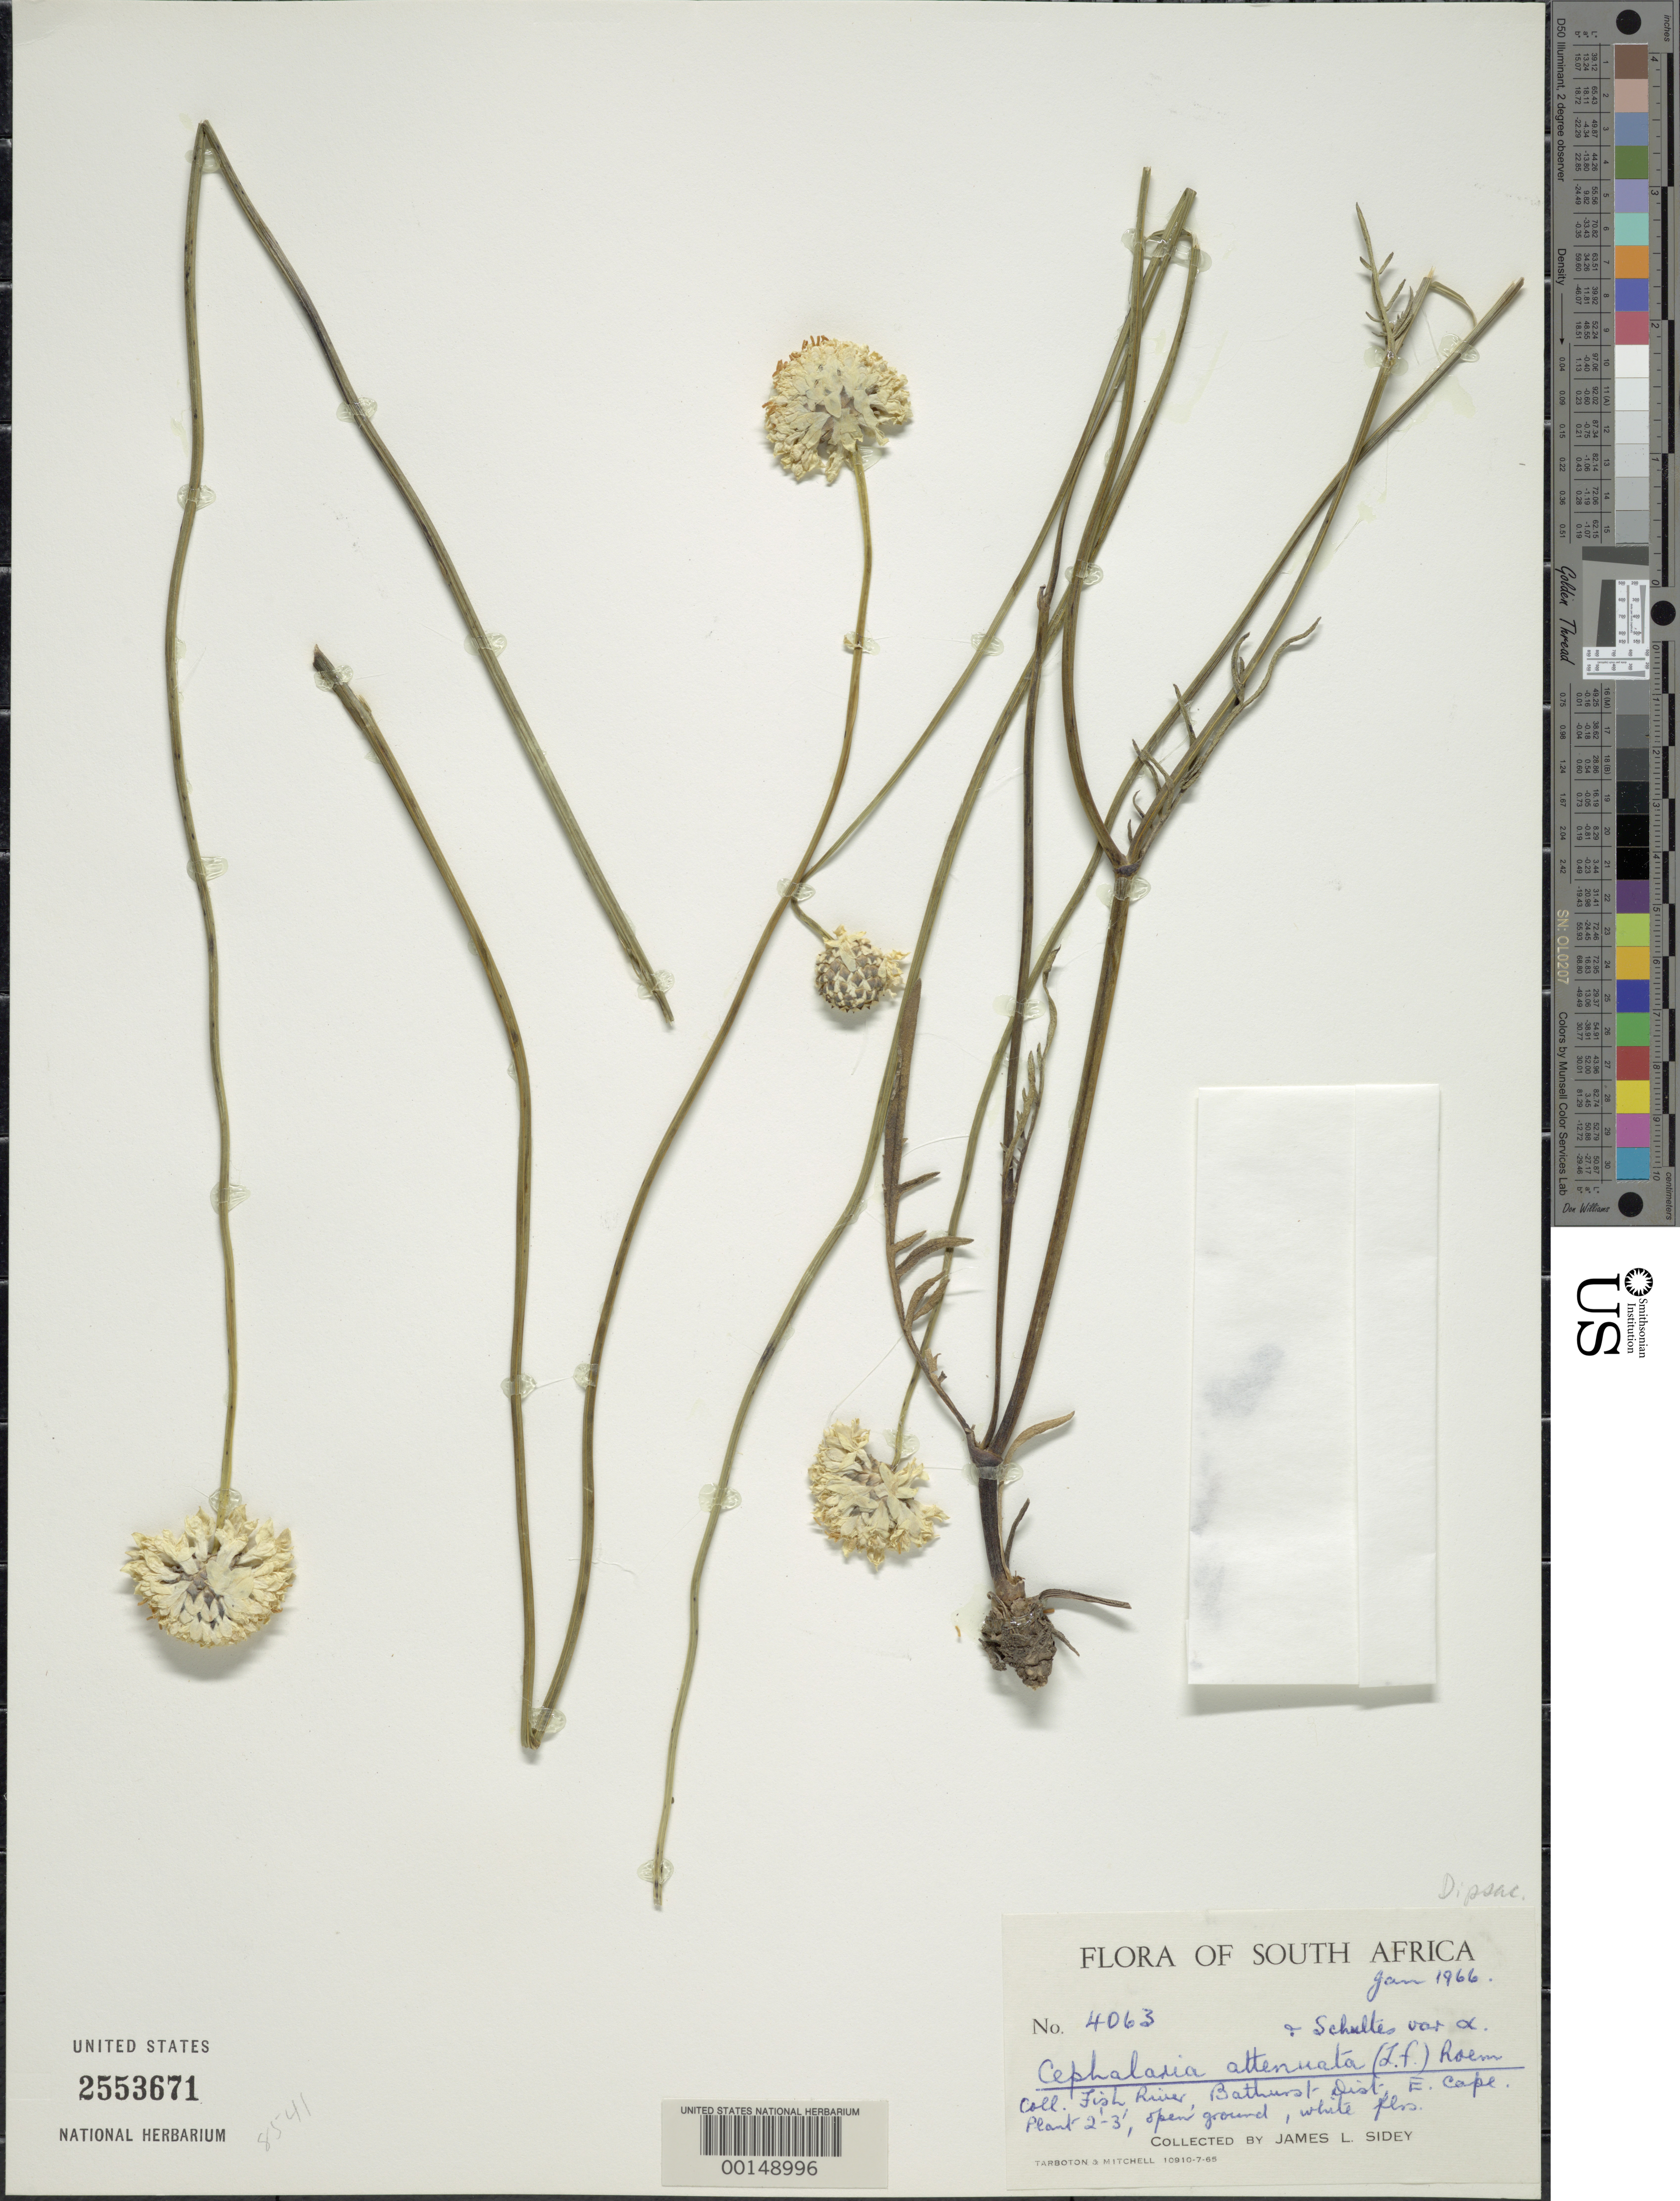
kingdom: Plantae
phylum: Tracheophyta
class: Magnoliopsida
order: Dipsacales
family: Caprifoliaceae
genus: Cephalaria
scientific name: Cephalaria attenuata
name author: (L. f.) Roem.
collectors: J. L. Sidey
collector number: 4063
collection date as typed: Jan 1966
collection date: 1966-01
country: South Africa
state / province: Eastern Cape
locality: Fish River, Bathurst Dist., E. Cape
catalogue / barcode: US 2553671